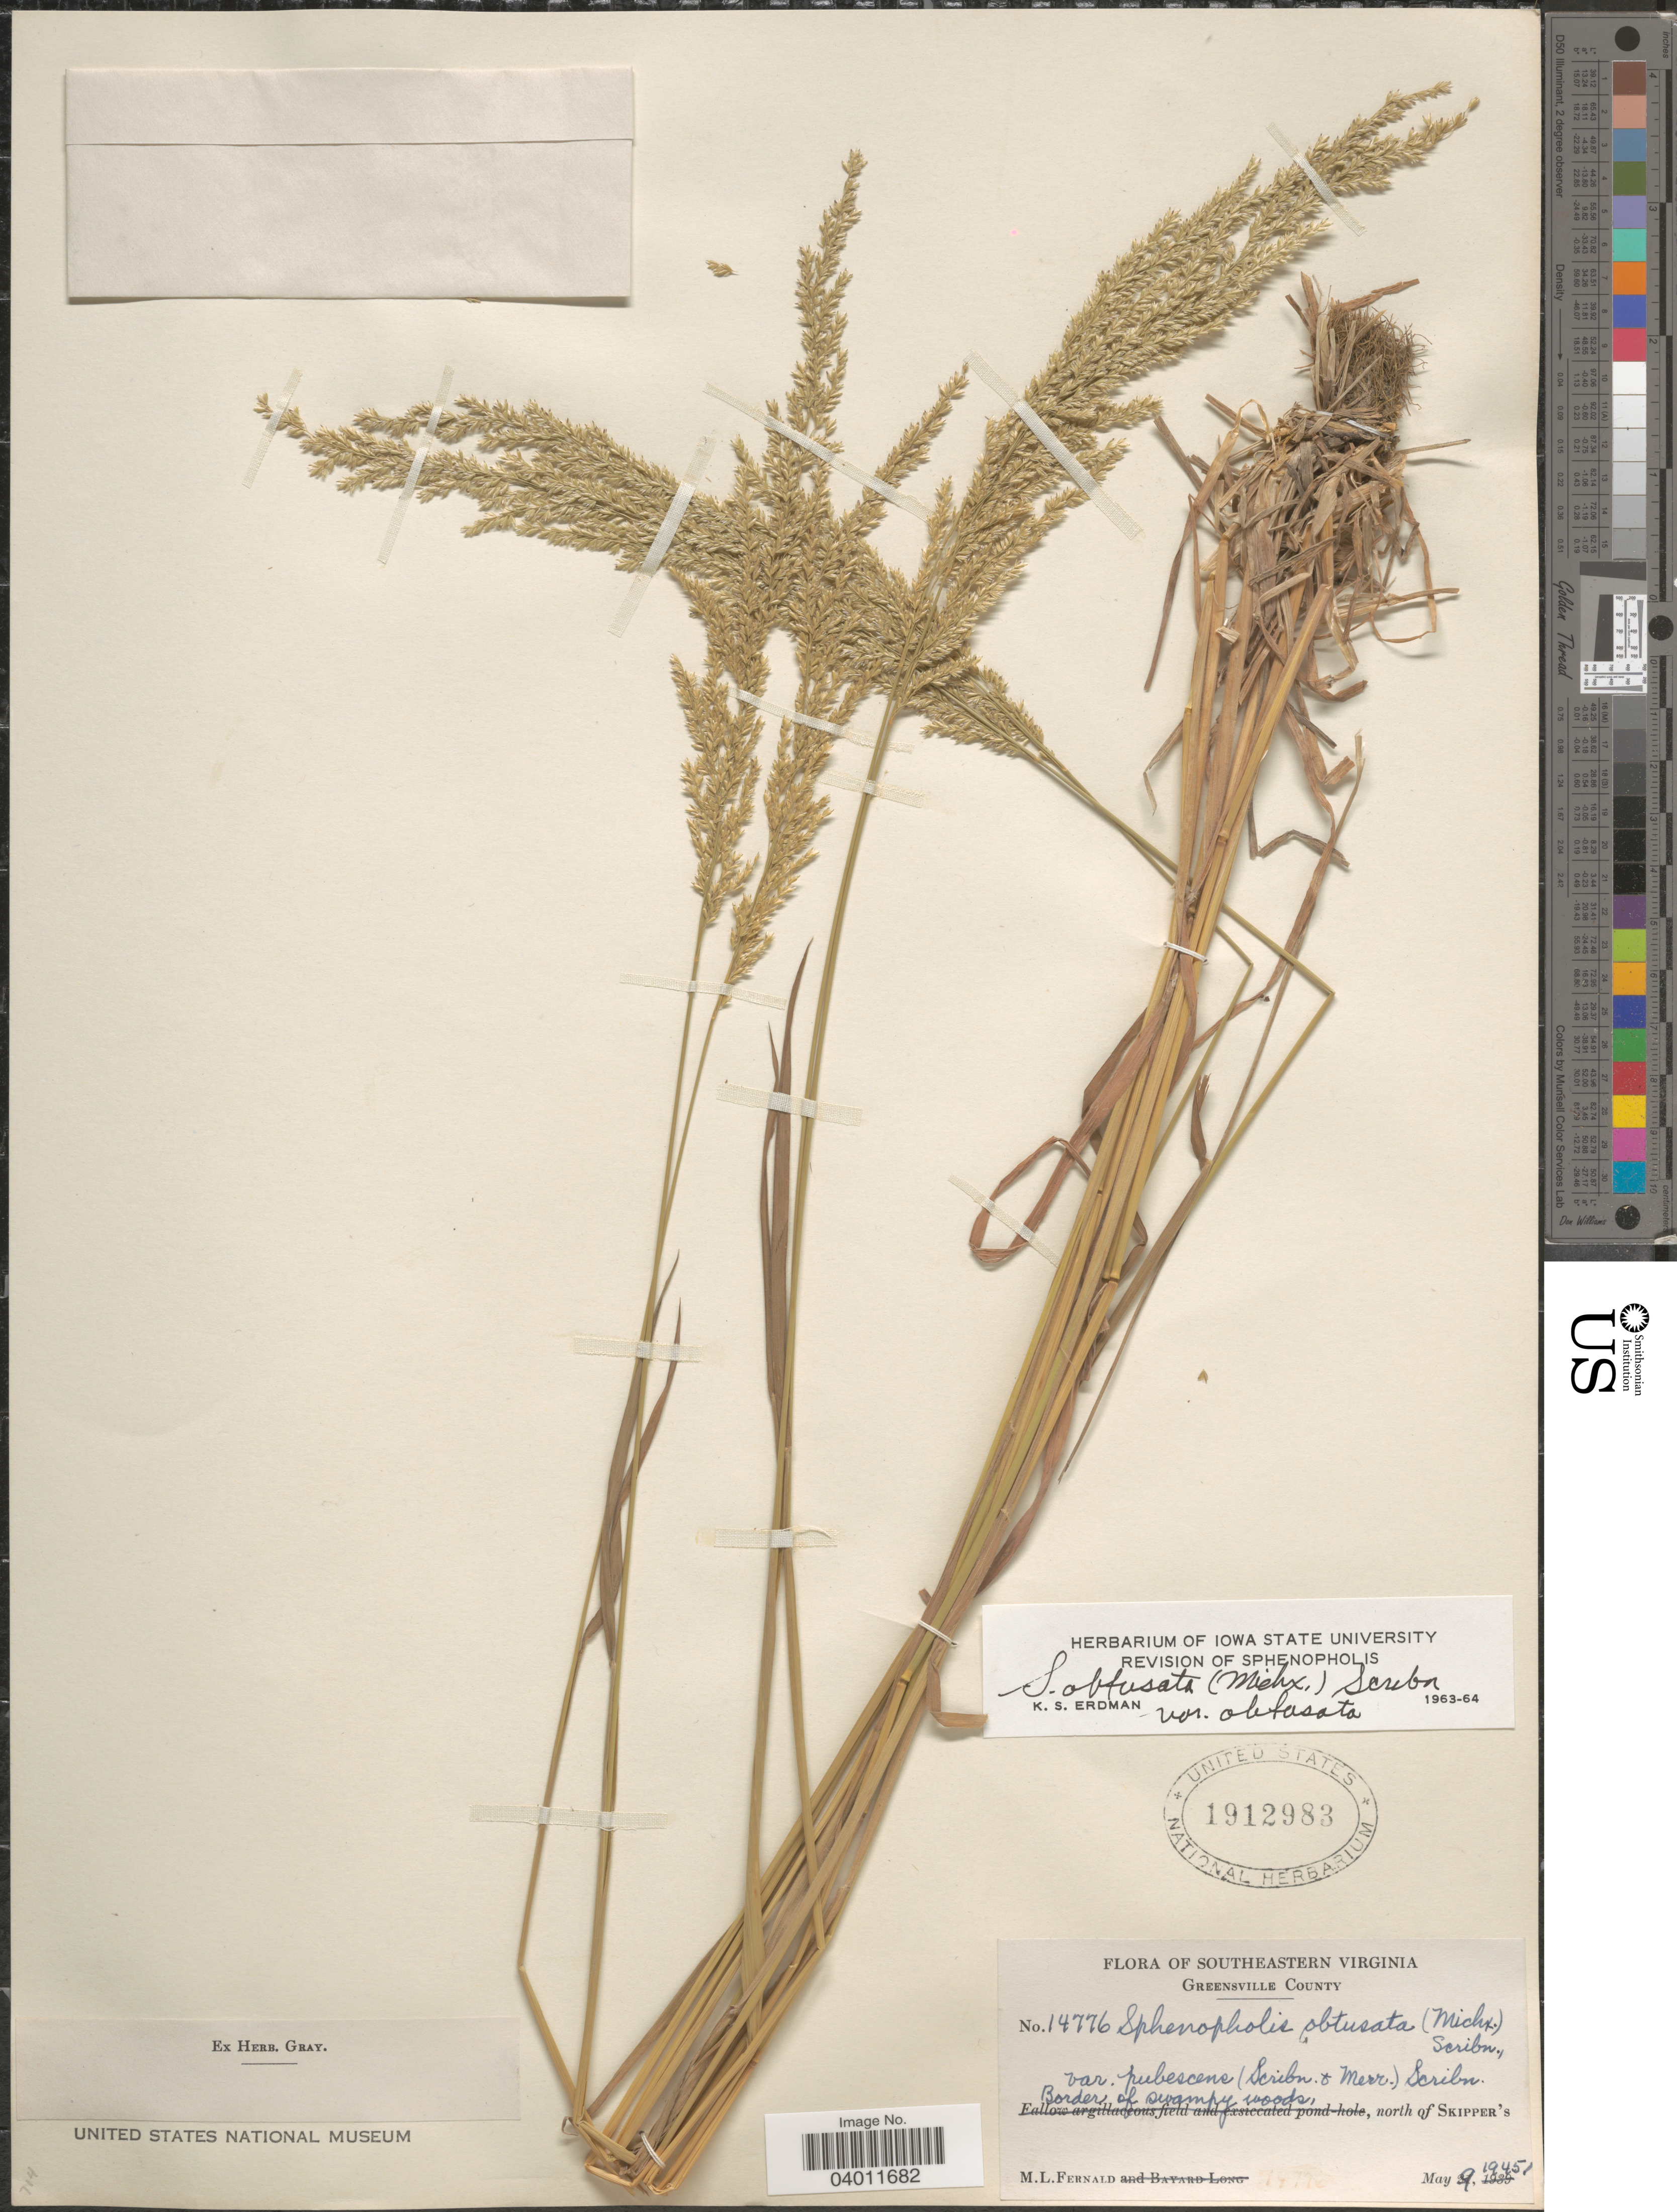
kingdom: Plantae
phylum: Tracheophyta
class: Liliopsida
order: Poales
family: Poaceae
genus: Sphenopholis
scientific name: Sphenopholis obtusata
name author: (Michx.) Scribn.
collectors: M. L. Fernald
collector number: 14776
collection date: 1945-05-09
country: United States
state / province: Virginia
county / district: Greensville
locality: Southeastern Virginia. Greensville County. Border of swampy woods, north of Skipper's.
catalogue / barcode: US 1912983